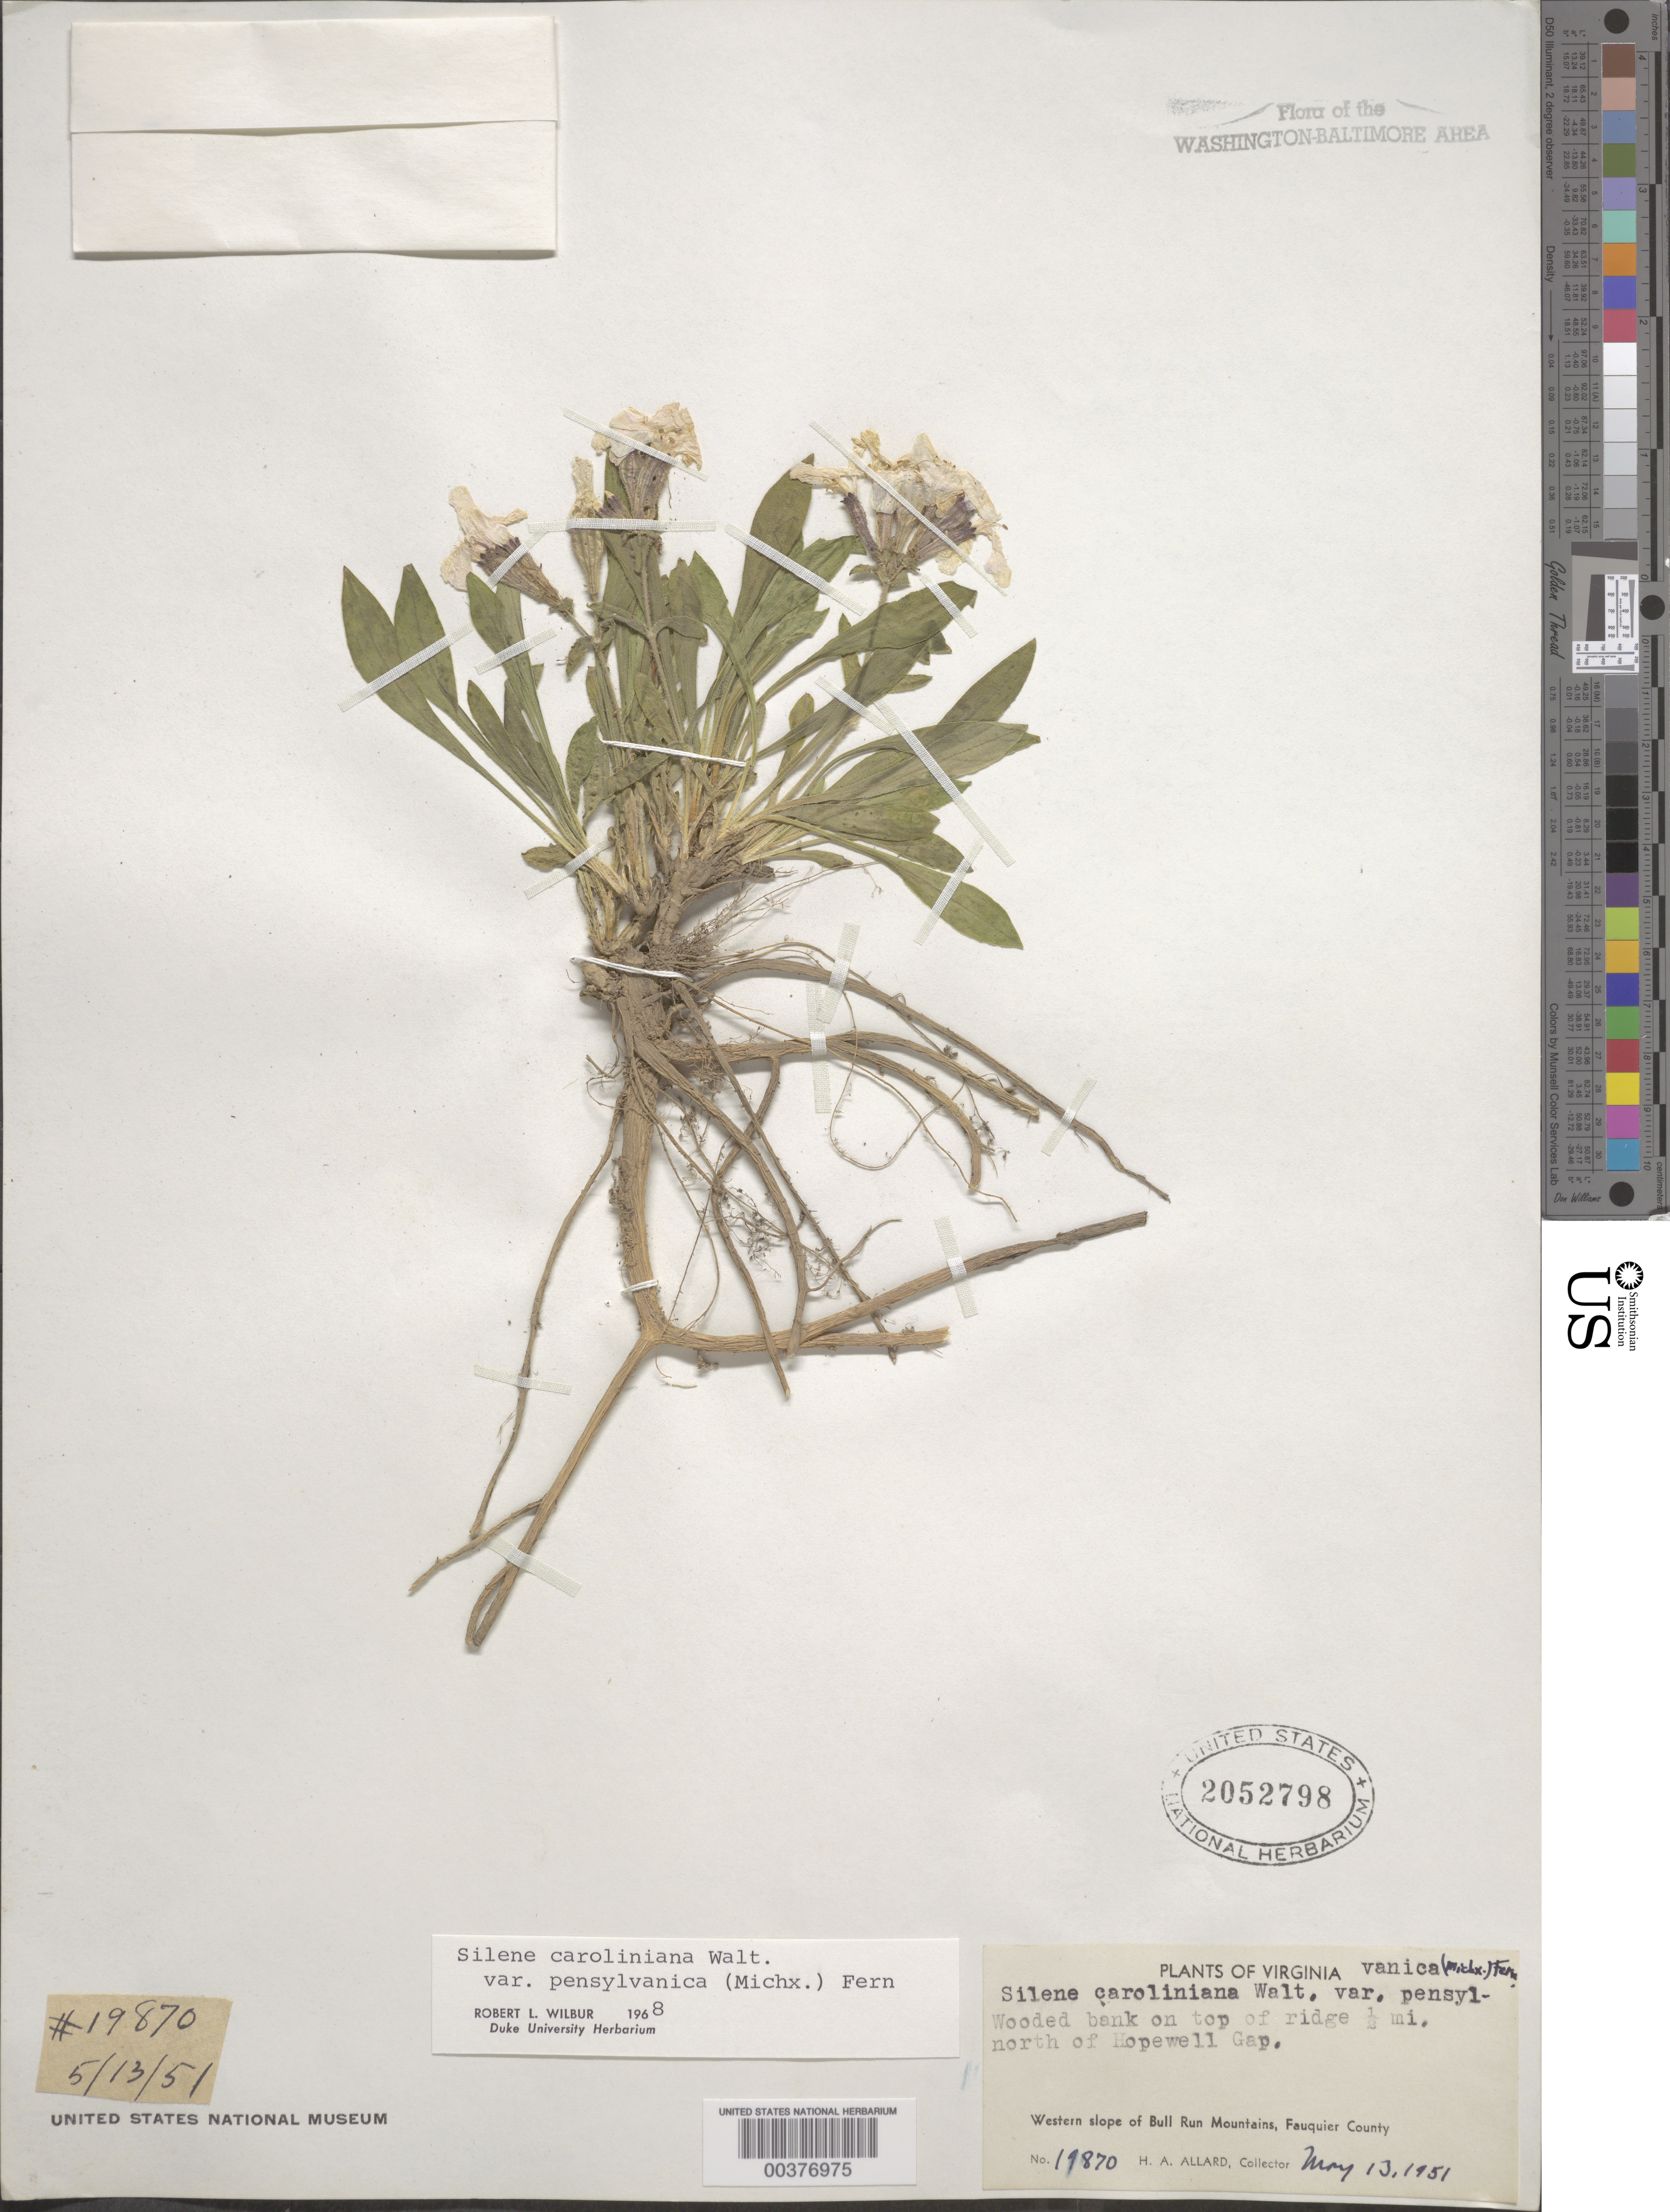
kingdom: Plantae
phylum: Tracheophyta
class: Magnoliopsida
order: Caryophyllales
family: Caryophyllaceae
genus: Silene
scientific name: Silene caroliniana var. pensylvanica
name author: (Michx.) Fernald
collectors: H. A. Allard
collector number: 19870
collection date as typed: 13 May 1951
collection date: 1951-05-13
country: United States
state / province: Virginia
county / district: Fauquier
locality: North of Hopewell Gap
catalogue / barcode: US 2052798